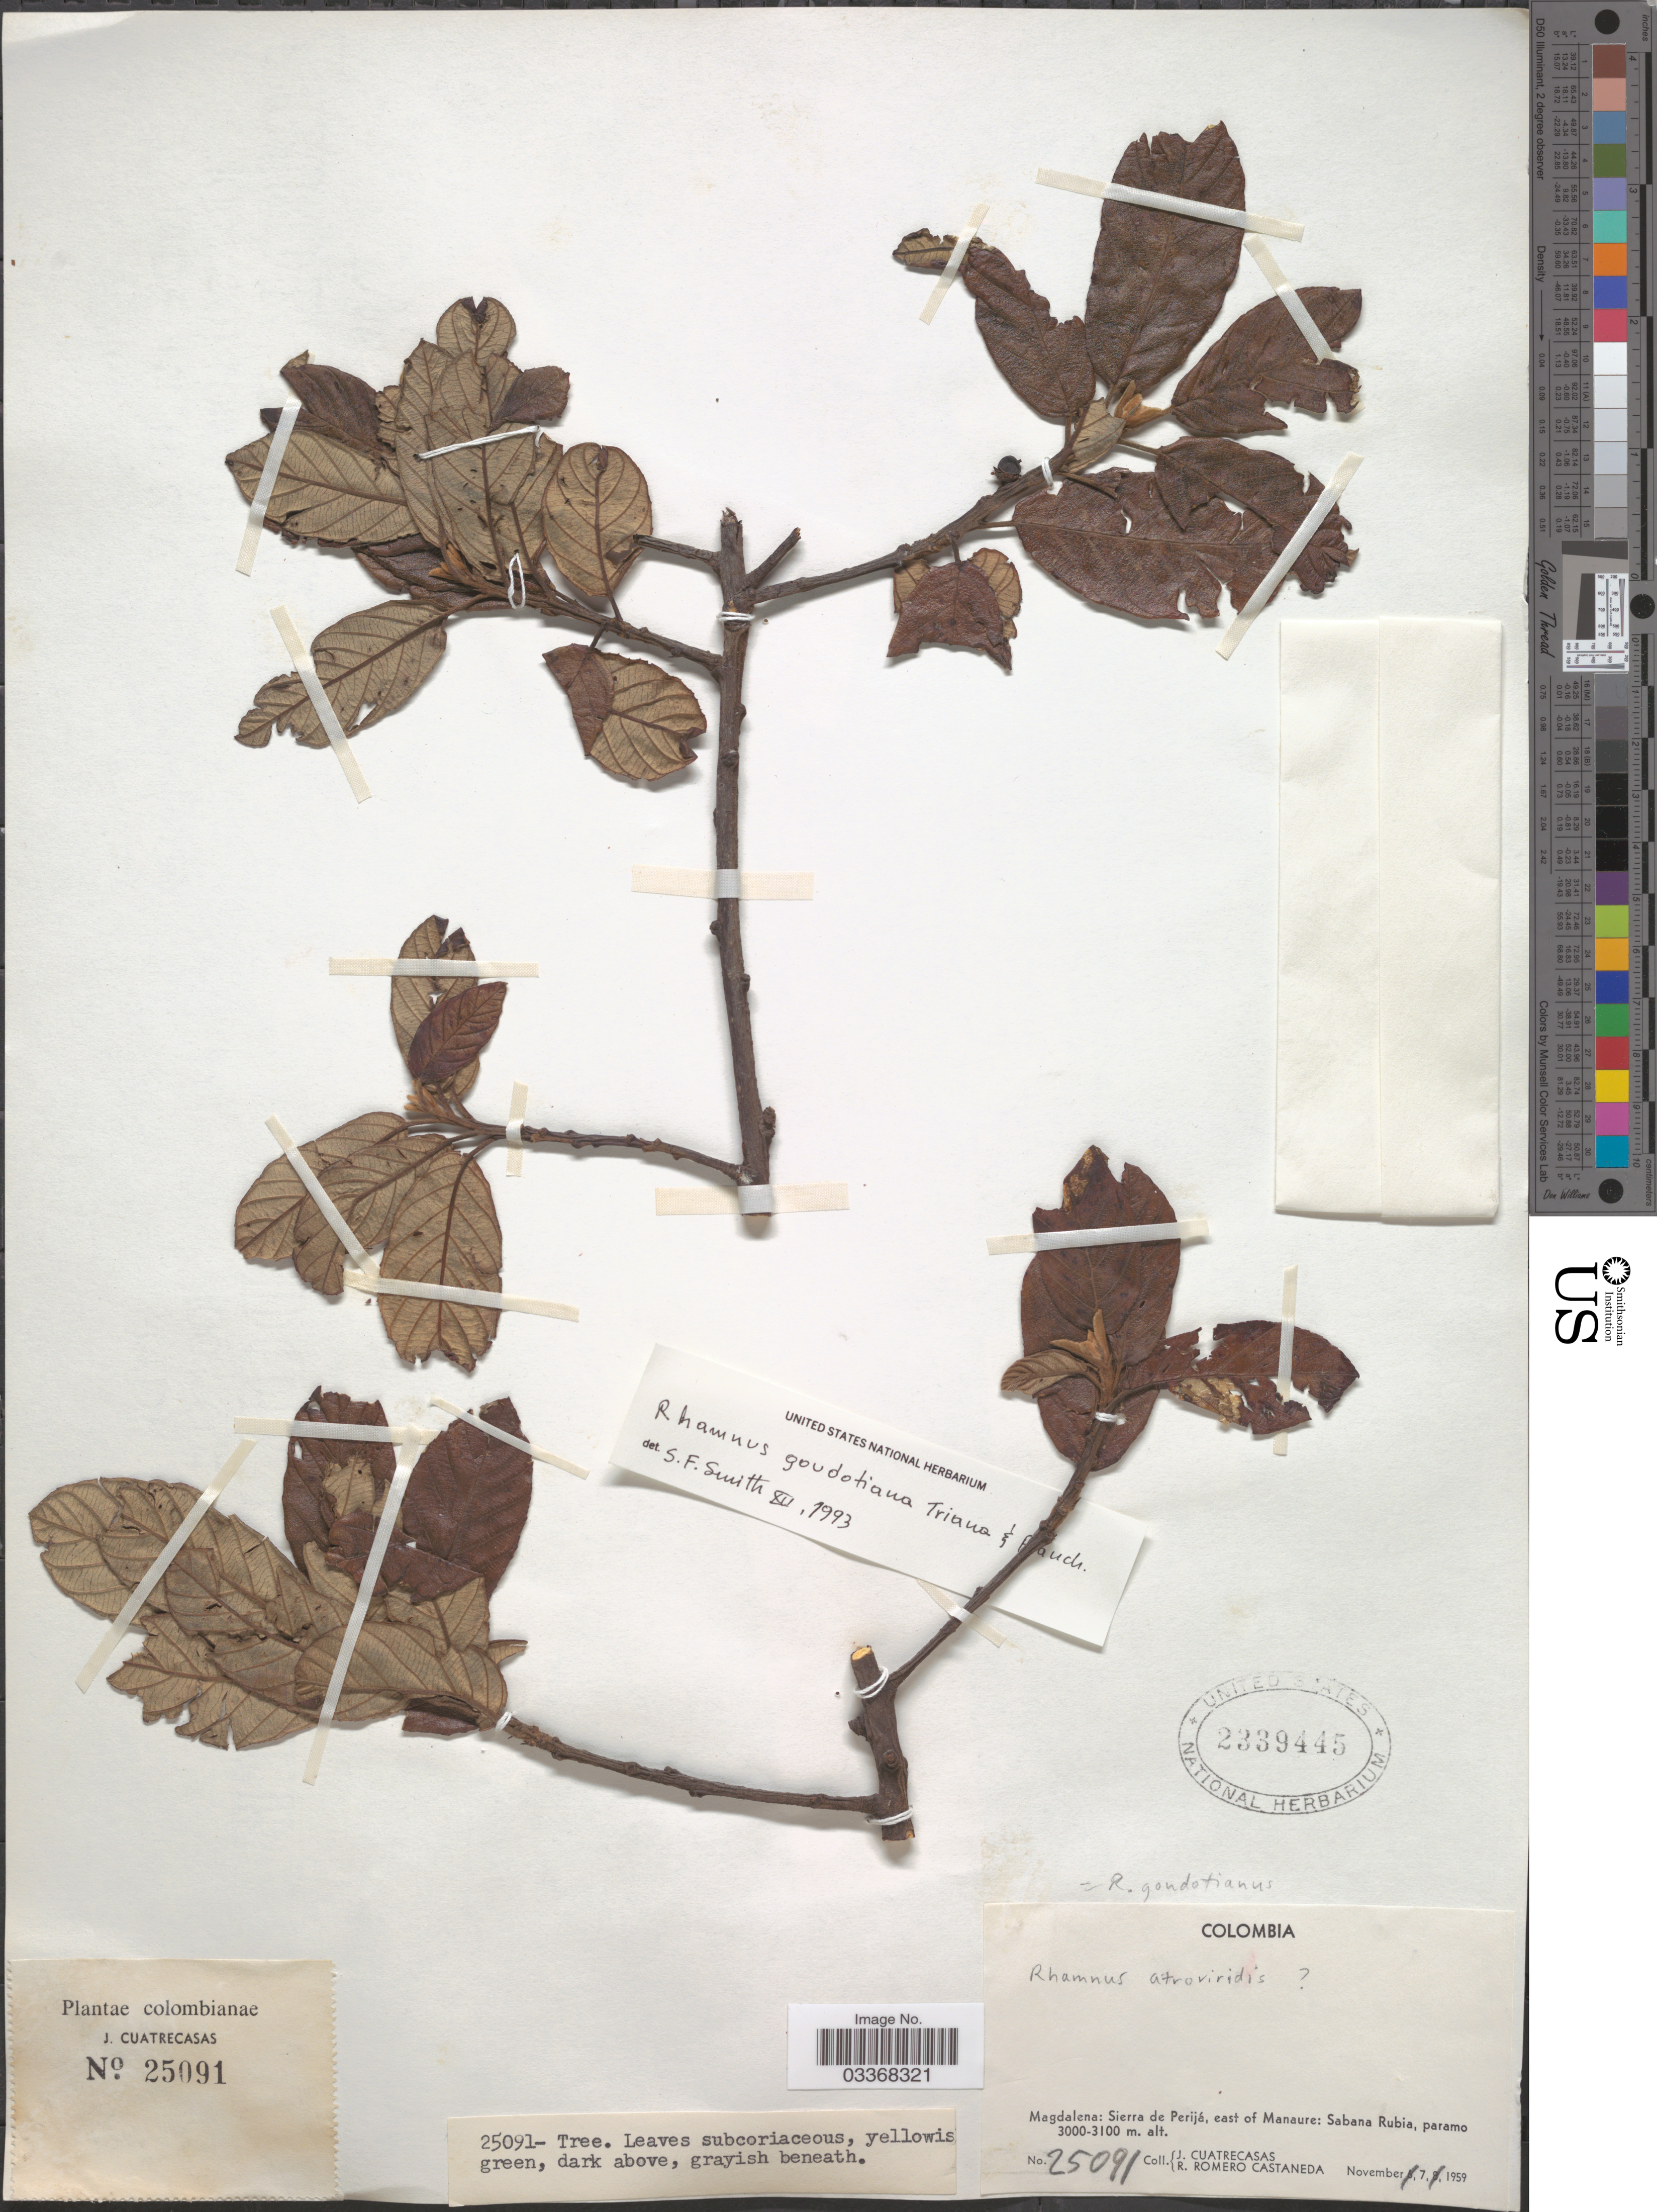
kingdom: Plantae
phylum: Tracheophyta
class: Magnoliopsida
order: Rosales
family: Rhamnaceae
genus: Frangula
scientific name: Frangula goudotiana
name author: (Triana & Planch.) Grubov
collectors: J. Cuatrecasas & R. Romero Castañeda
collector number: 25091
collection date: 1959-11-07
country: Colombia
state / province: Magdalena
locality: Sierra de Perijá, east of Manaure: Sabana Rubia.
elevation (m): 3000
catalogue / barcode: US 2339445